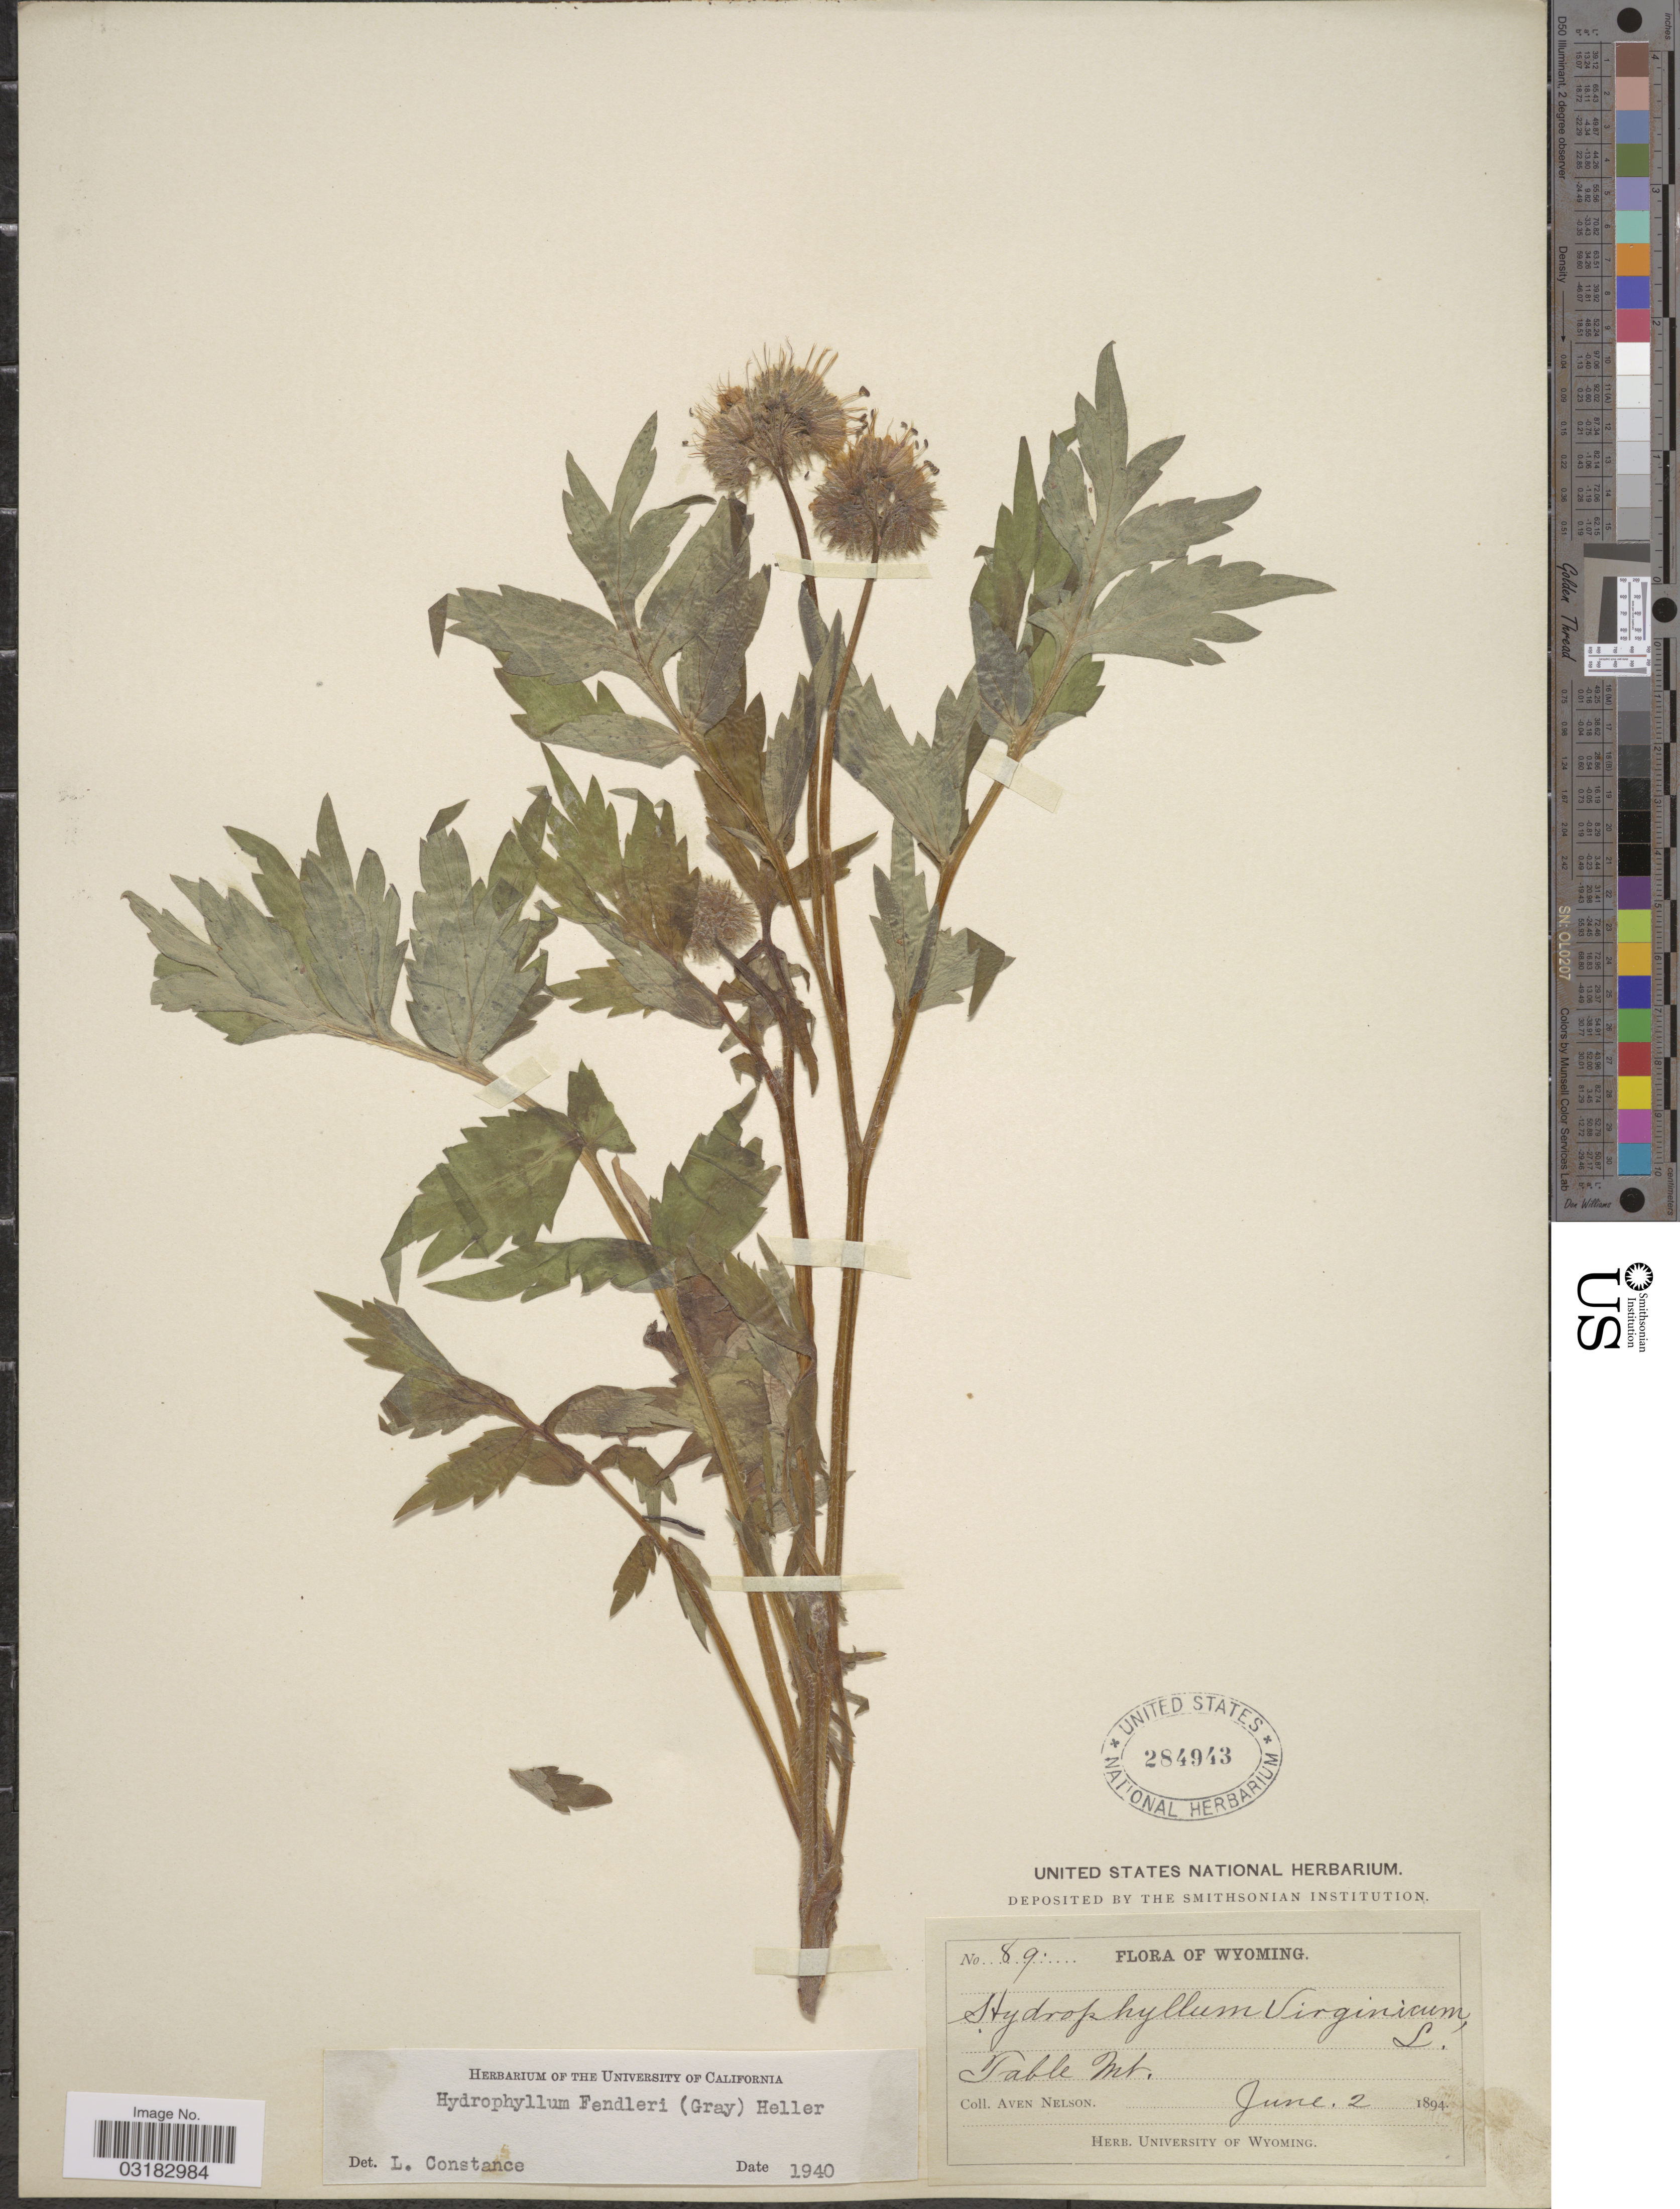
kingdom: Plantae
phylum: Tracheophyta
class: Magnoliopsida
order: Boraginales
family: Hydrophyllaceae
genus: Hydrophyllum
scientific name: Hydrophyllum fendleri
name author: (A. Gray) A. Heller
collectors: A. Nelson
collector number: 89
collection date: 1894-06-02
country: United States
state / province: Wyoming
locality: Table Mt.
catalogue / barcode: US 284943